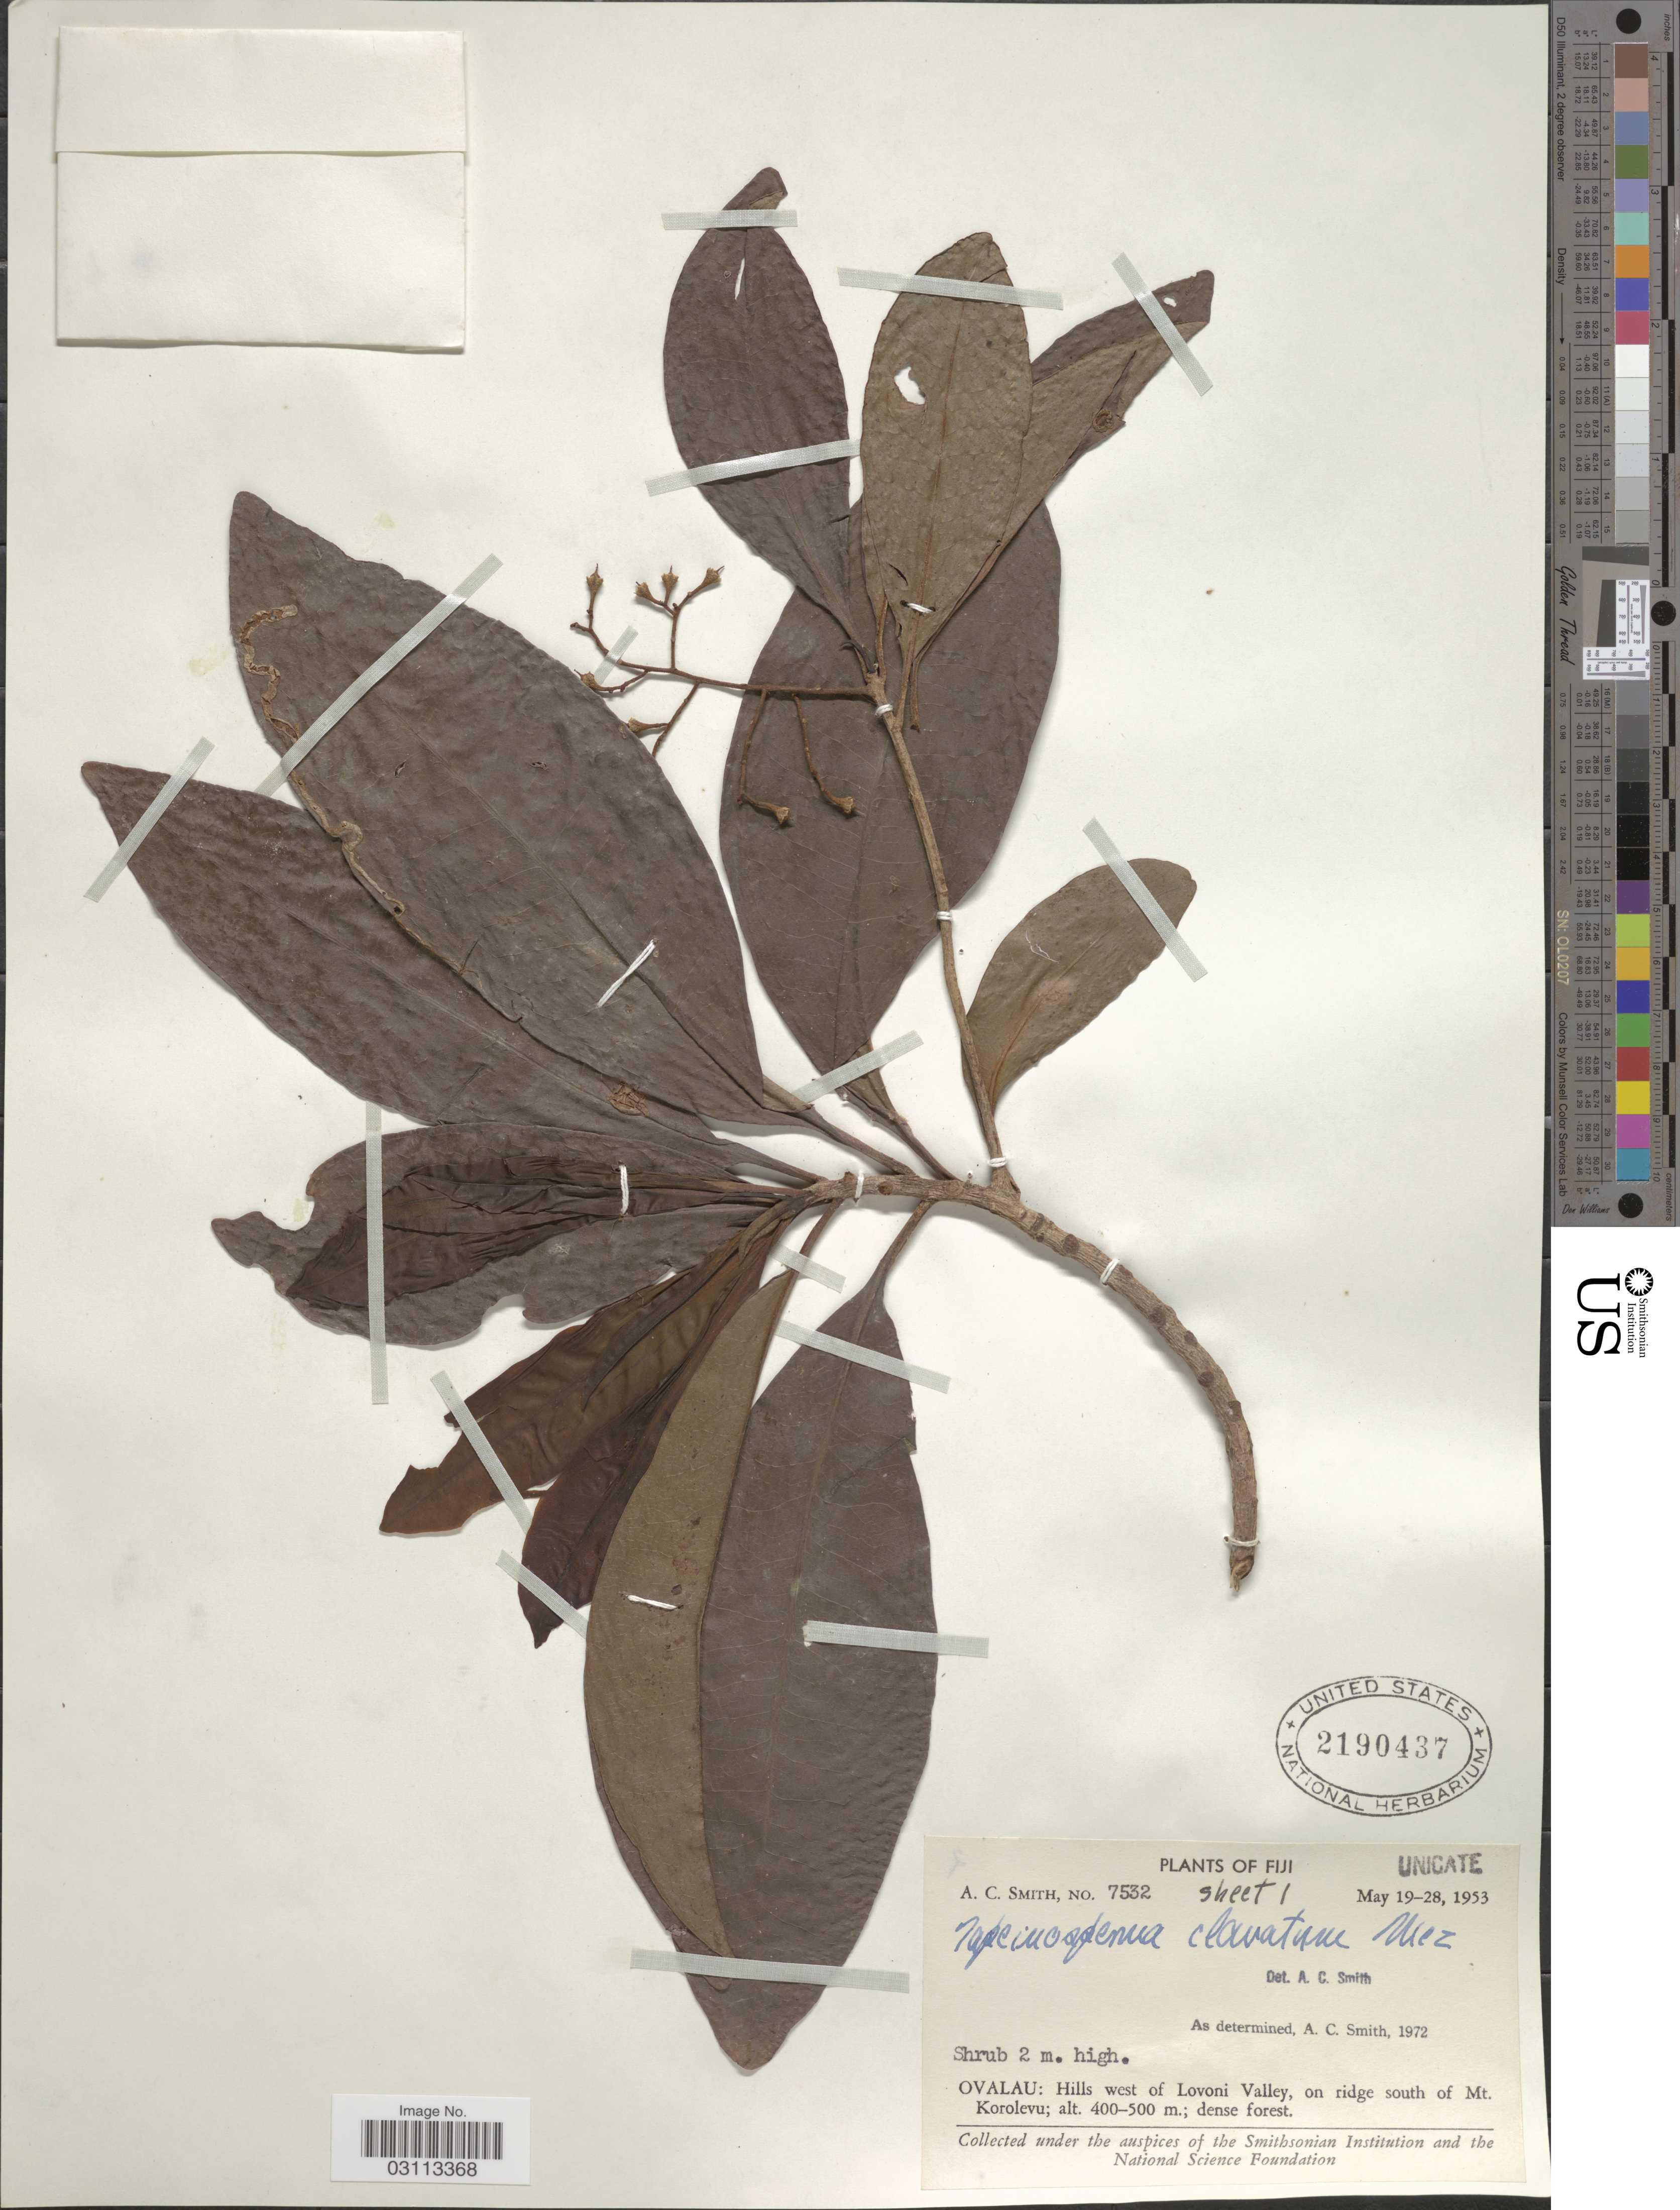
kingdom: Plantae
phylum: Tracheophyta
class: Magnoliopsida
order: Ericales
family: Primulaceae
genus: Tapeinosperma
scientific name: Tapeinosperma clavatum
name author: Mez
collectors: A. C. Smith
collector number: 7532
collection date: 1953-05-19/1953-05-28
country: Fiji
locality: Ovalau: Hills west of Lovoni Valley, on ridge south of Mt. Korolevu.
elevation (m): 400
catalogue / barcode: US 2190437